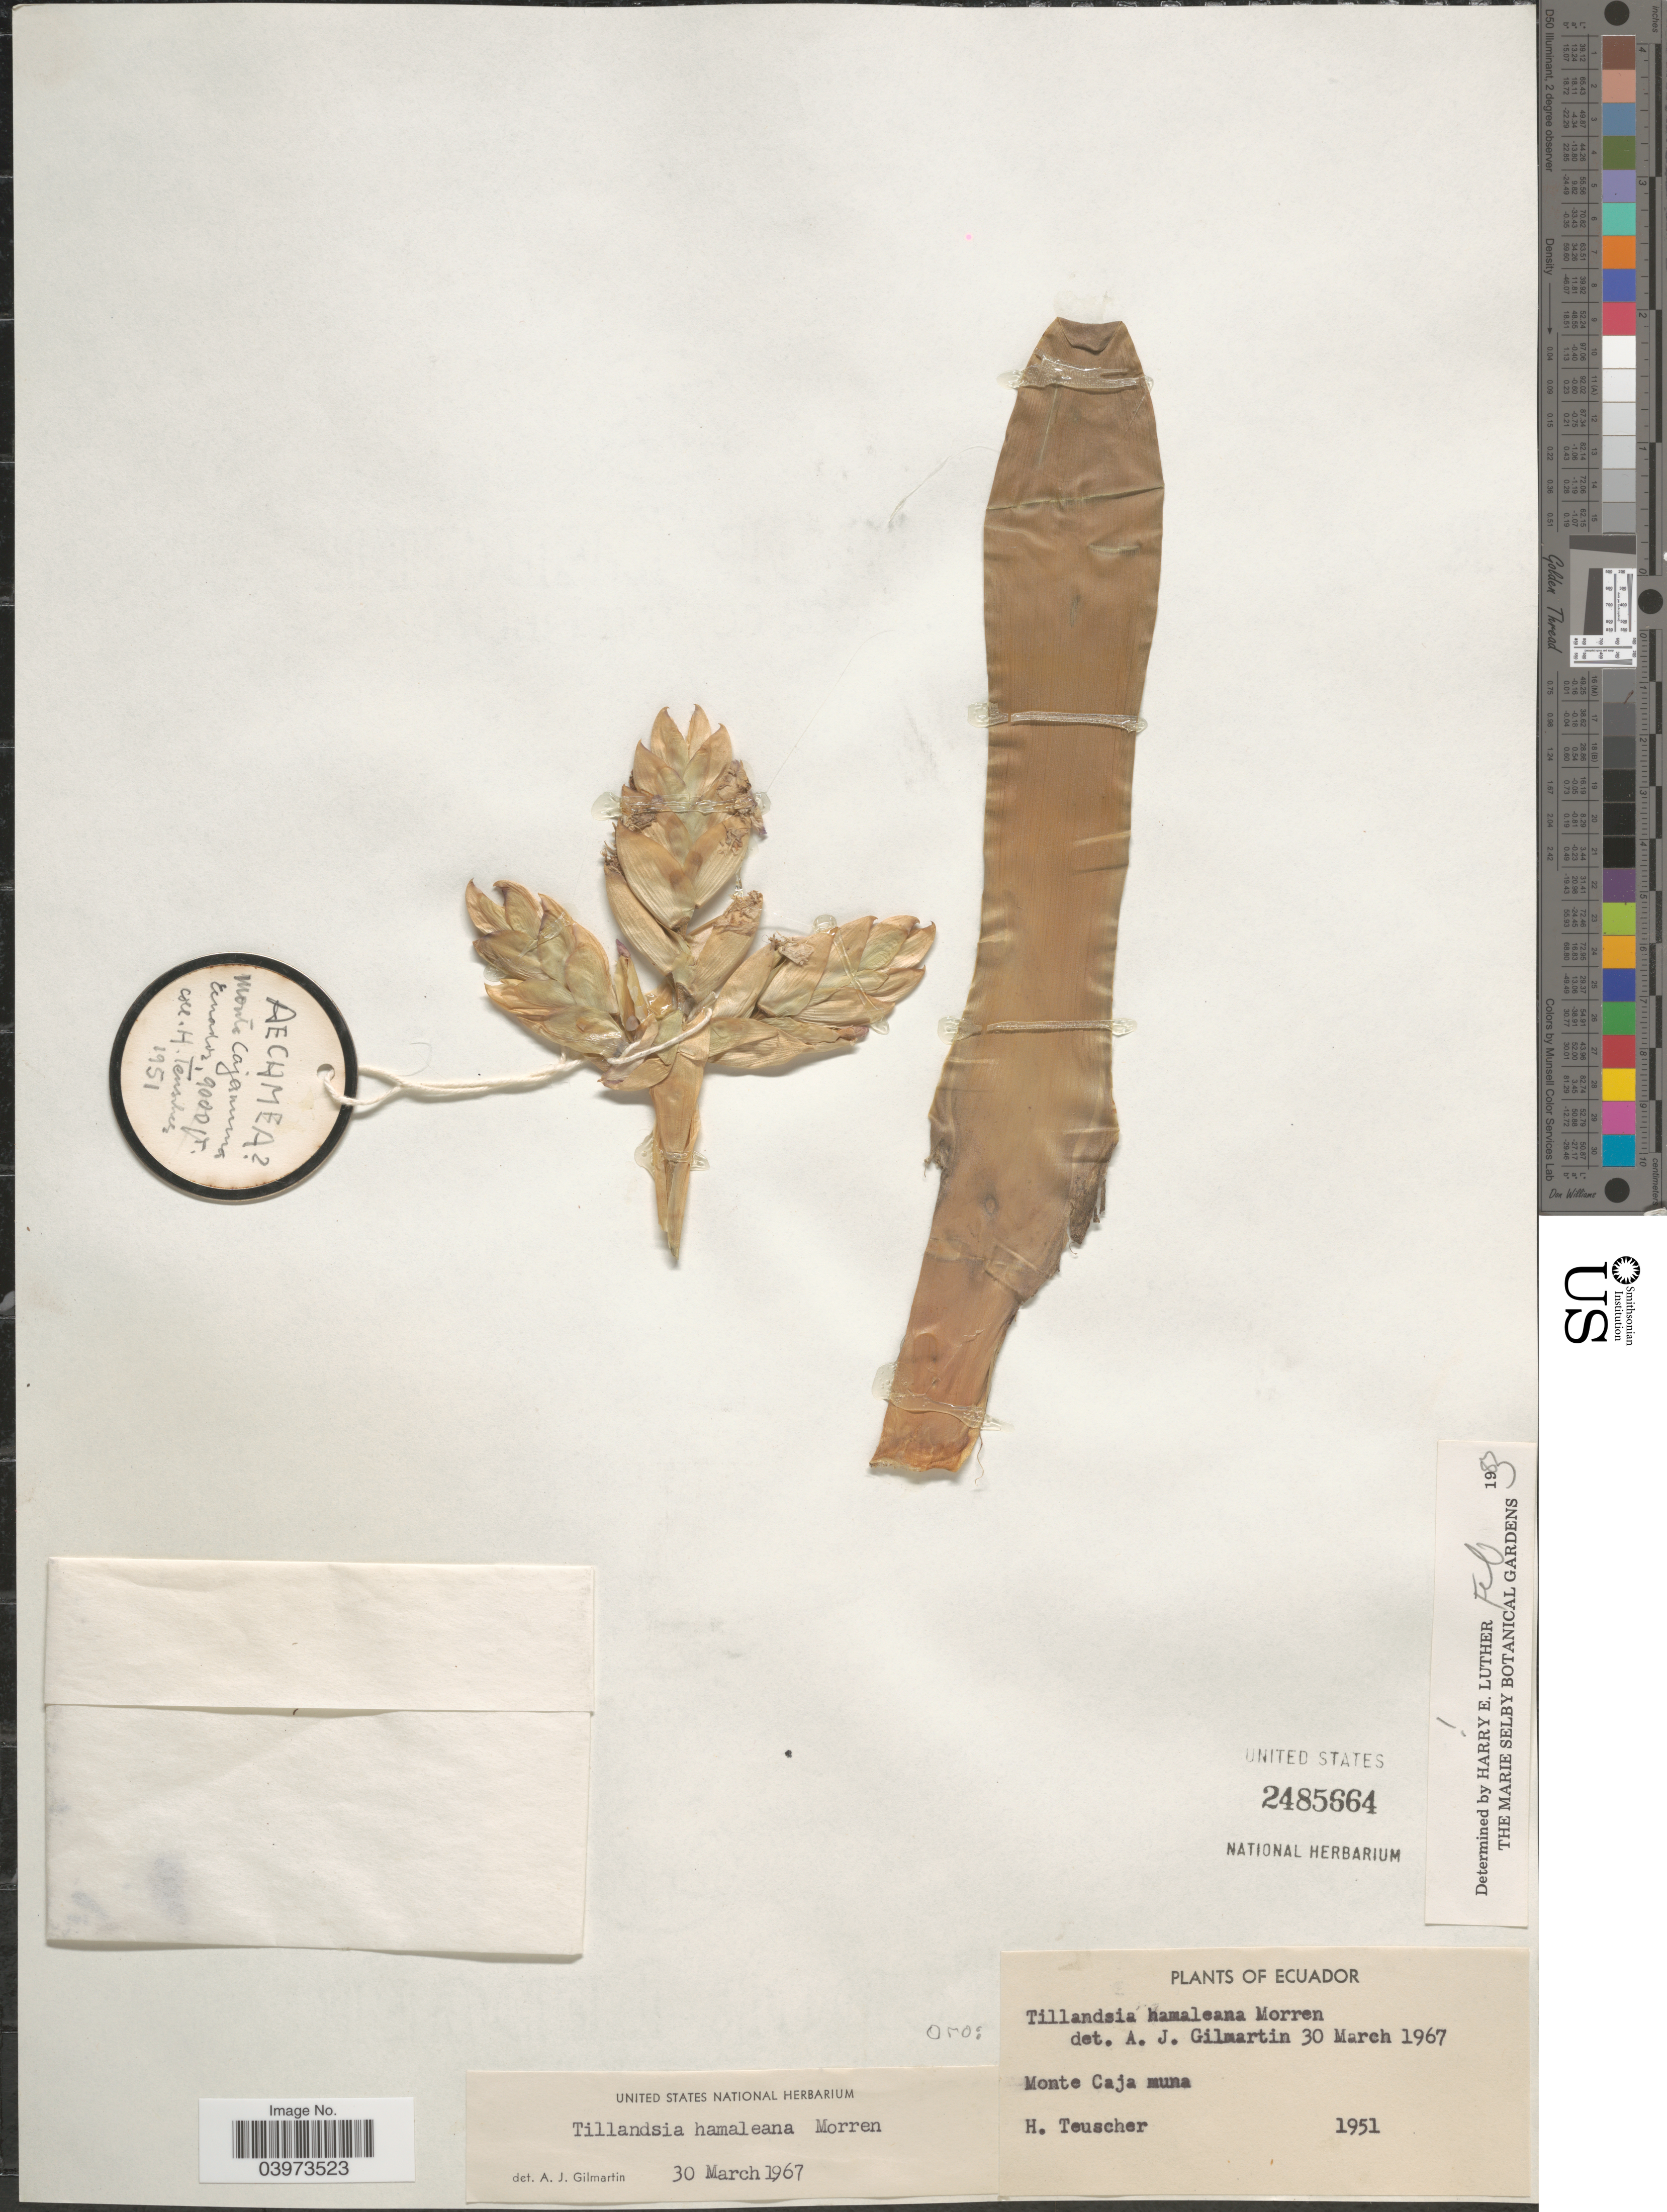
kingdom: Plantae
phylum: Tracheophyta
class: Liliopsida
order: Poales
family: Bromeliaceae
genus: Tillandsia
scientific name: Tillandsia hamaleana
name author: É. Morren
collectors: H. Teuscher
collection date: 1951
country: Ecuador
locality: Oro: Monte Caja muna.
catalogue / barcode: US 2485664